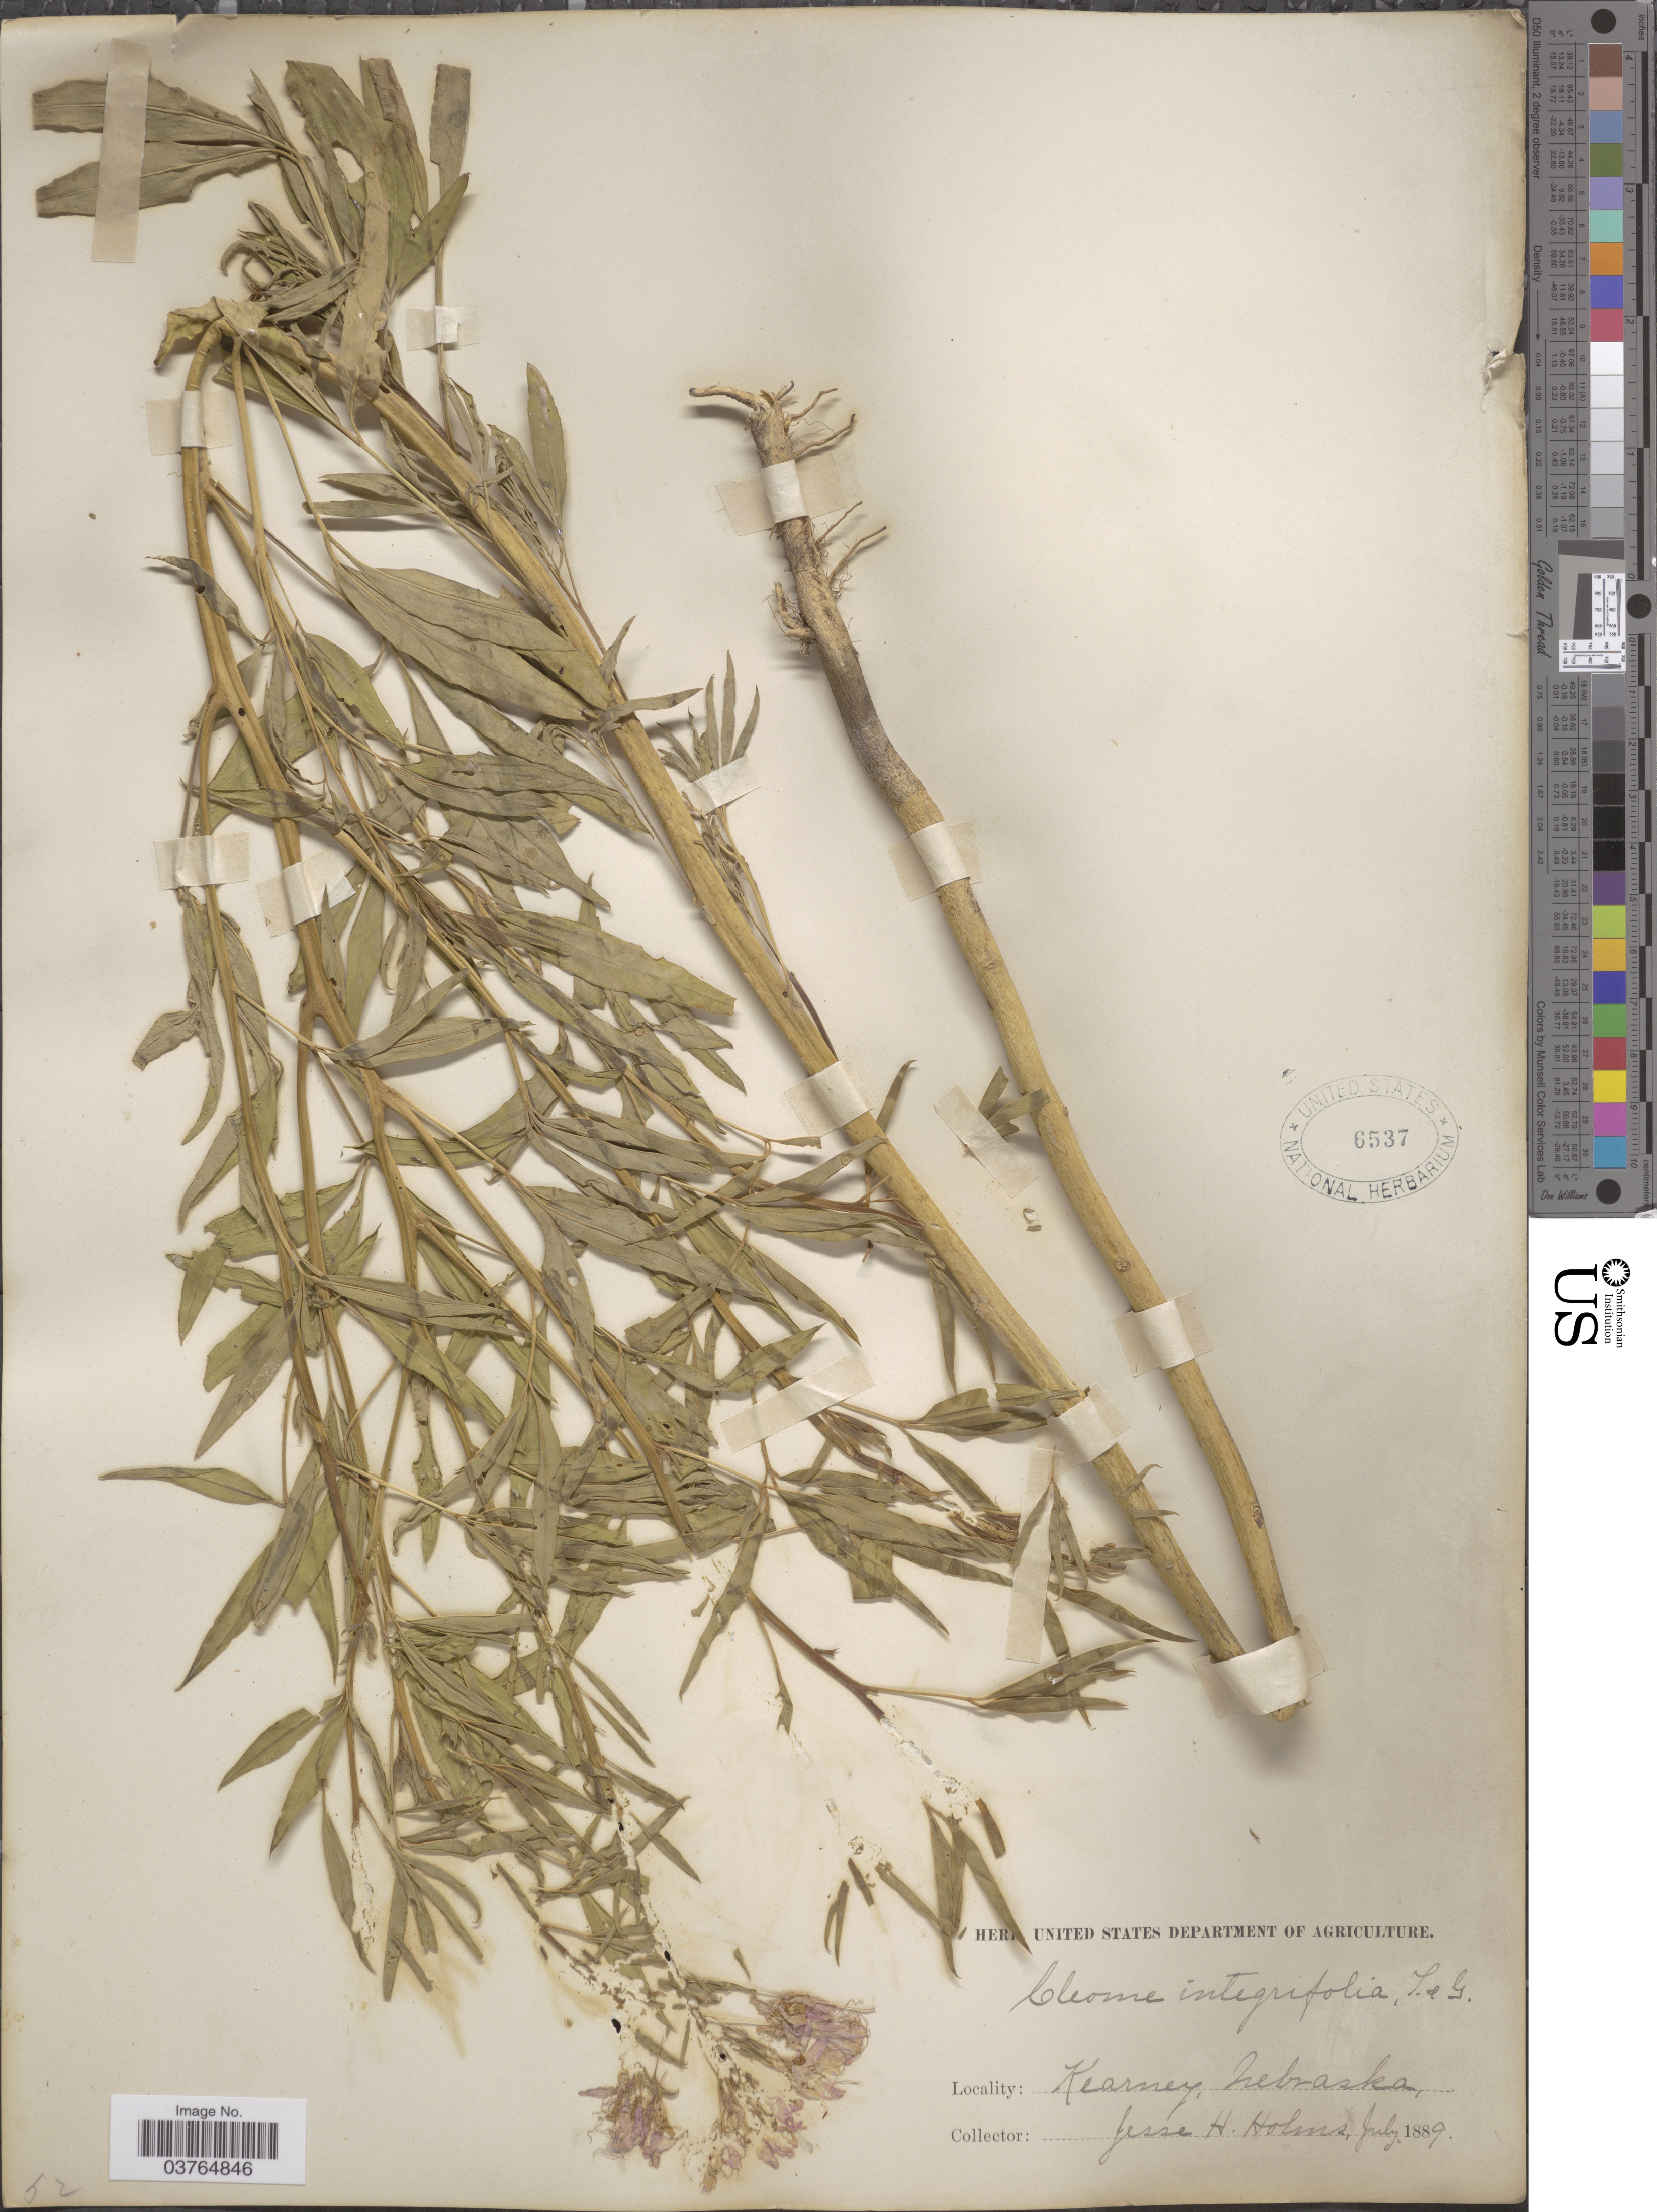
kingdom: Plantae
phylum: Tracheophyta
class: Magnoliopsida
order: Brassicales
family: Cleomaceae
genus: Cleomella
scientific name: Cleomella serrulata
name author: (Pursh) Roalson & J.C. Hall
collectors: J. H. Holms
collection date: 1889-07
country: United States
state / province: Nebraska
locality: Kearney.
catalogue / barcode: US 6537